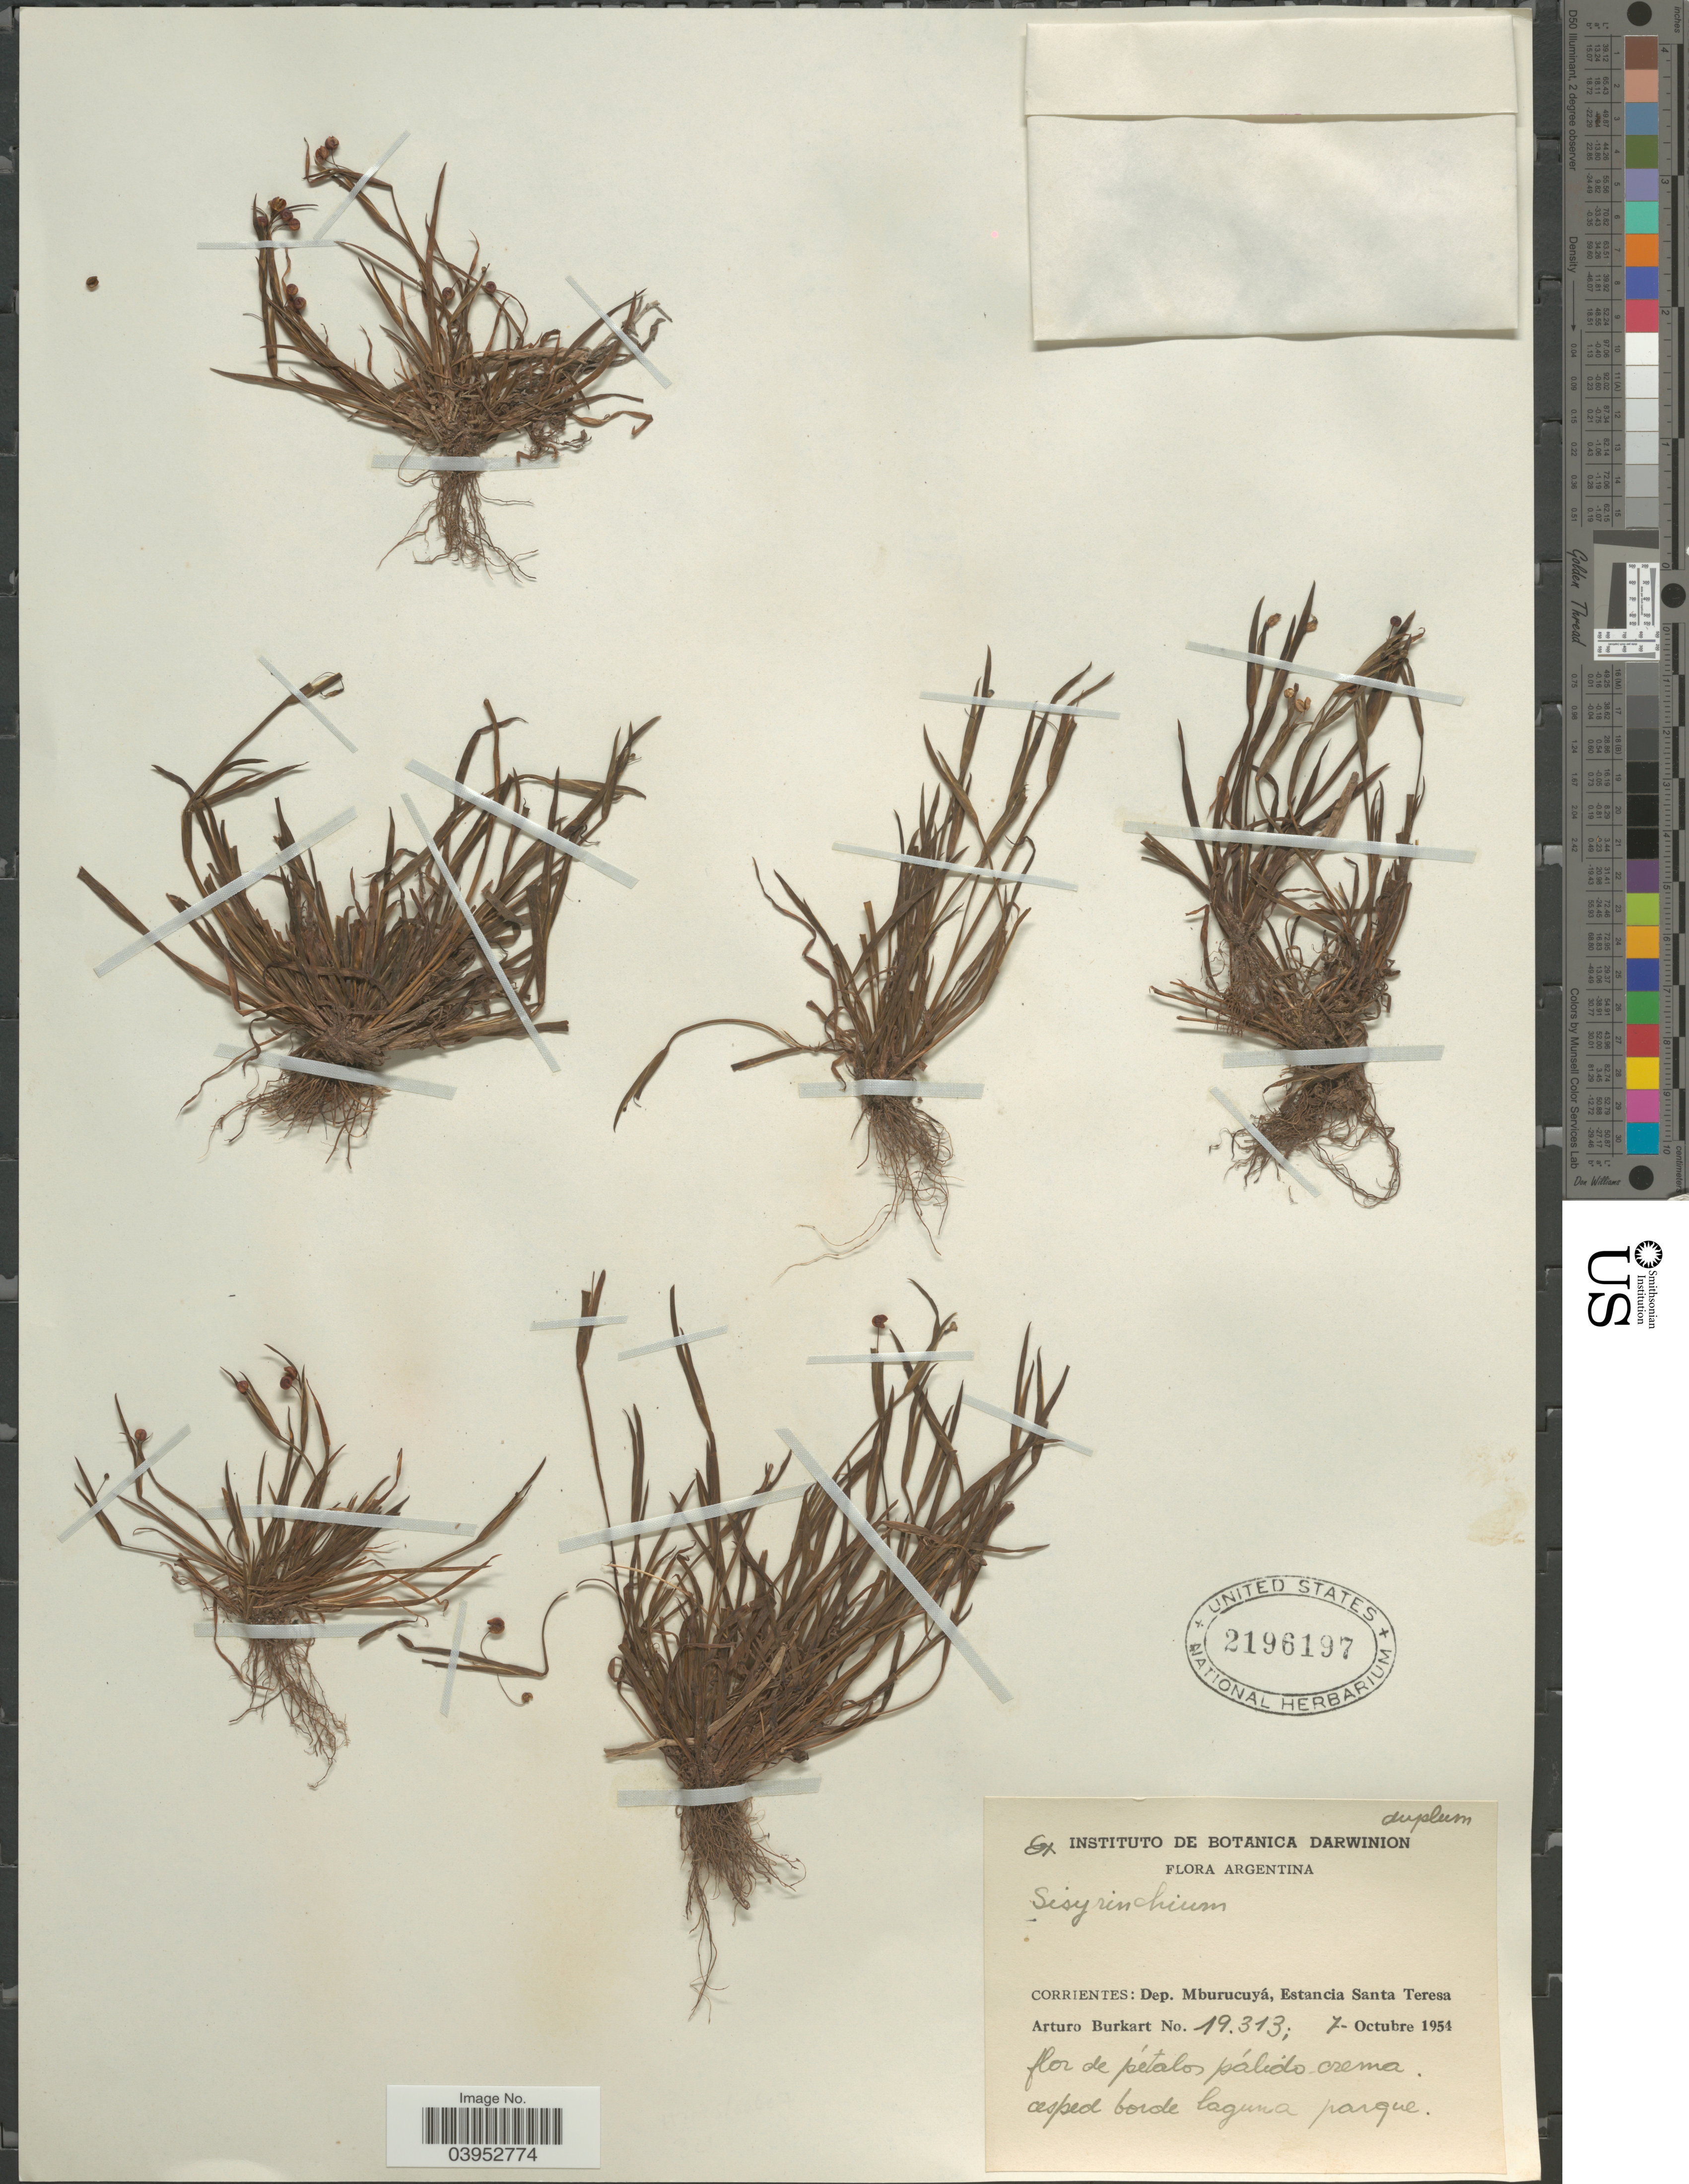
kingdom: Plantae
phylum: Tracheophyta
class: Liliopsida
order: Asparagales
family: Iridaceae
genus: Sisyrinchium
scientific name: Sisyrinchium sp.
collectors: A. E. Burkart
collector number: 19313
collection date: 1954-10-07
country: Argentina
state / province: Corrientes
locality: Dep. Mburucuyá, Estancia Santa Teresa.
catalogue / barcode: US 2196197